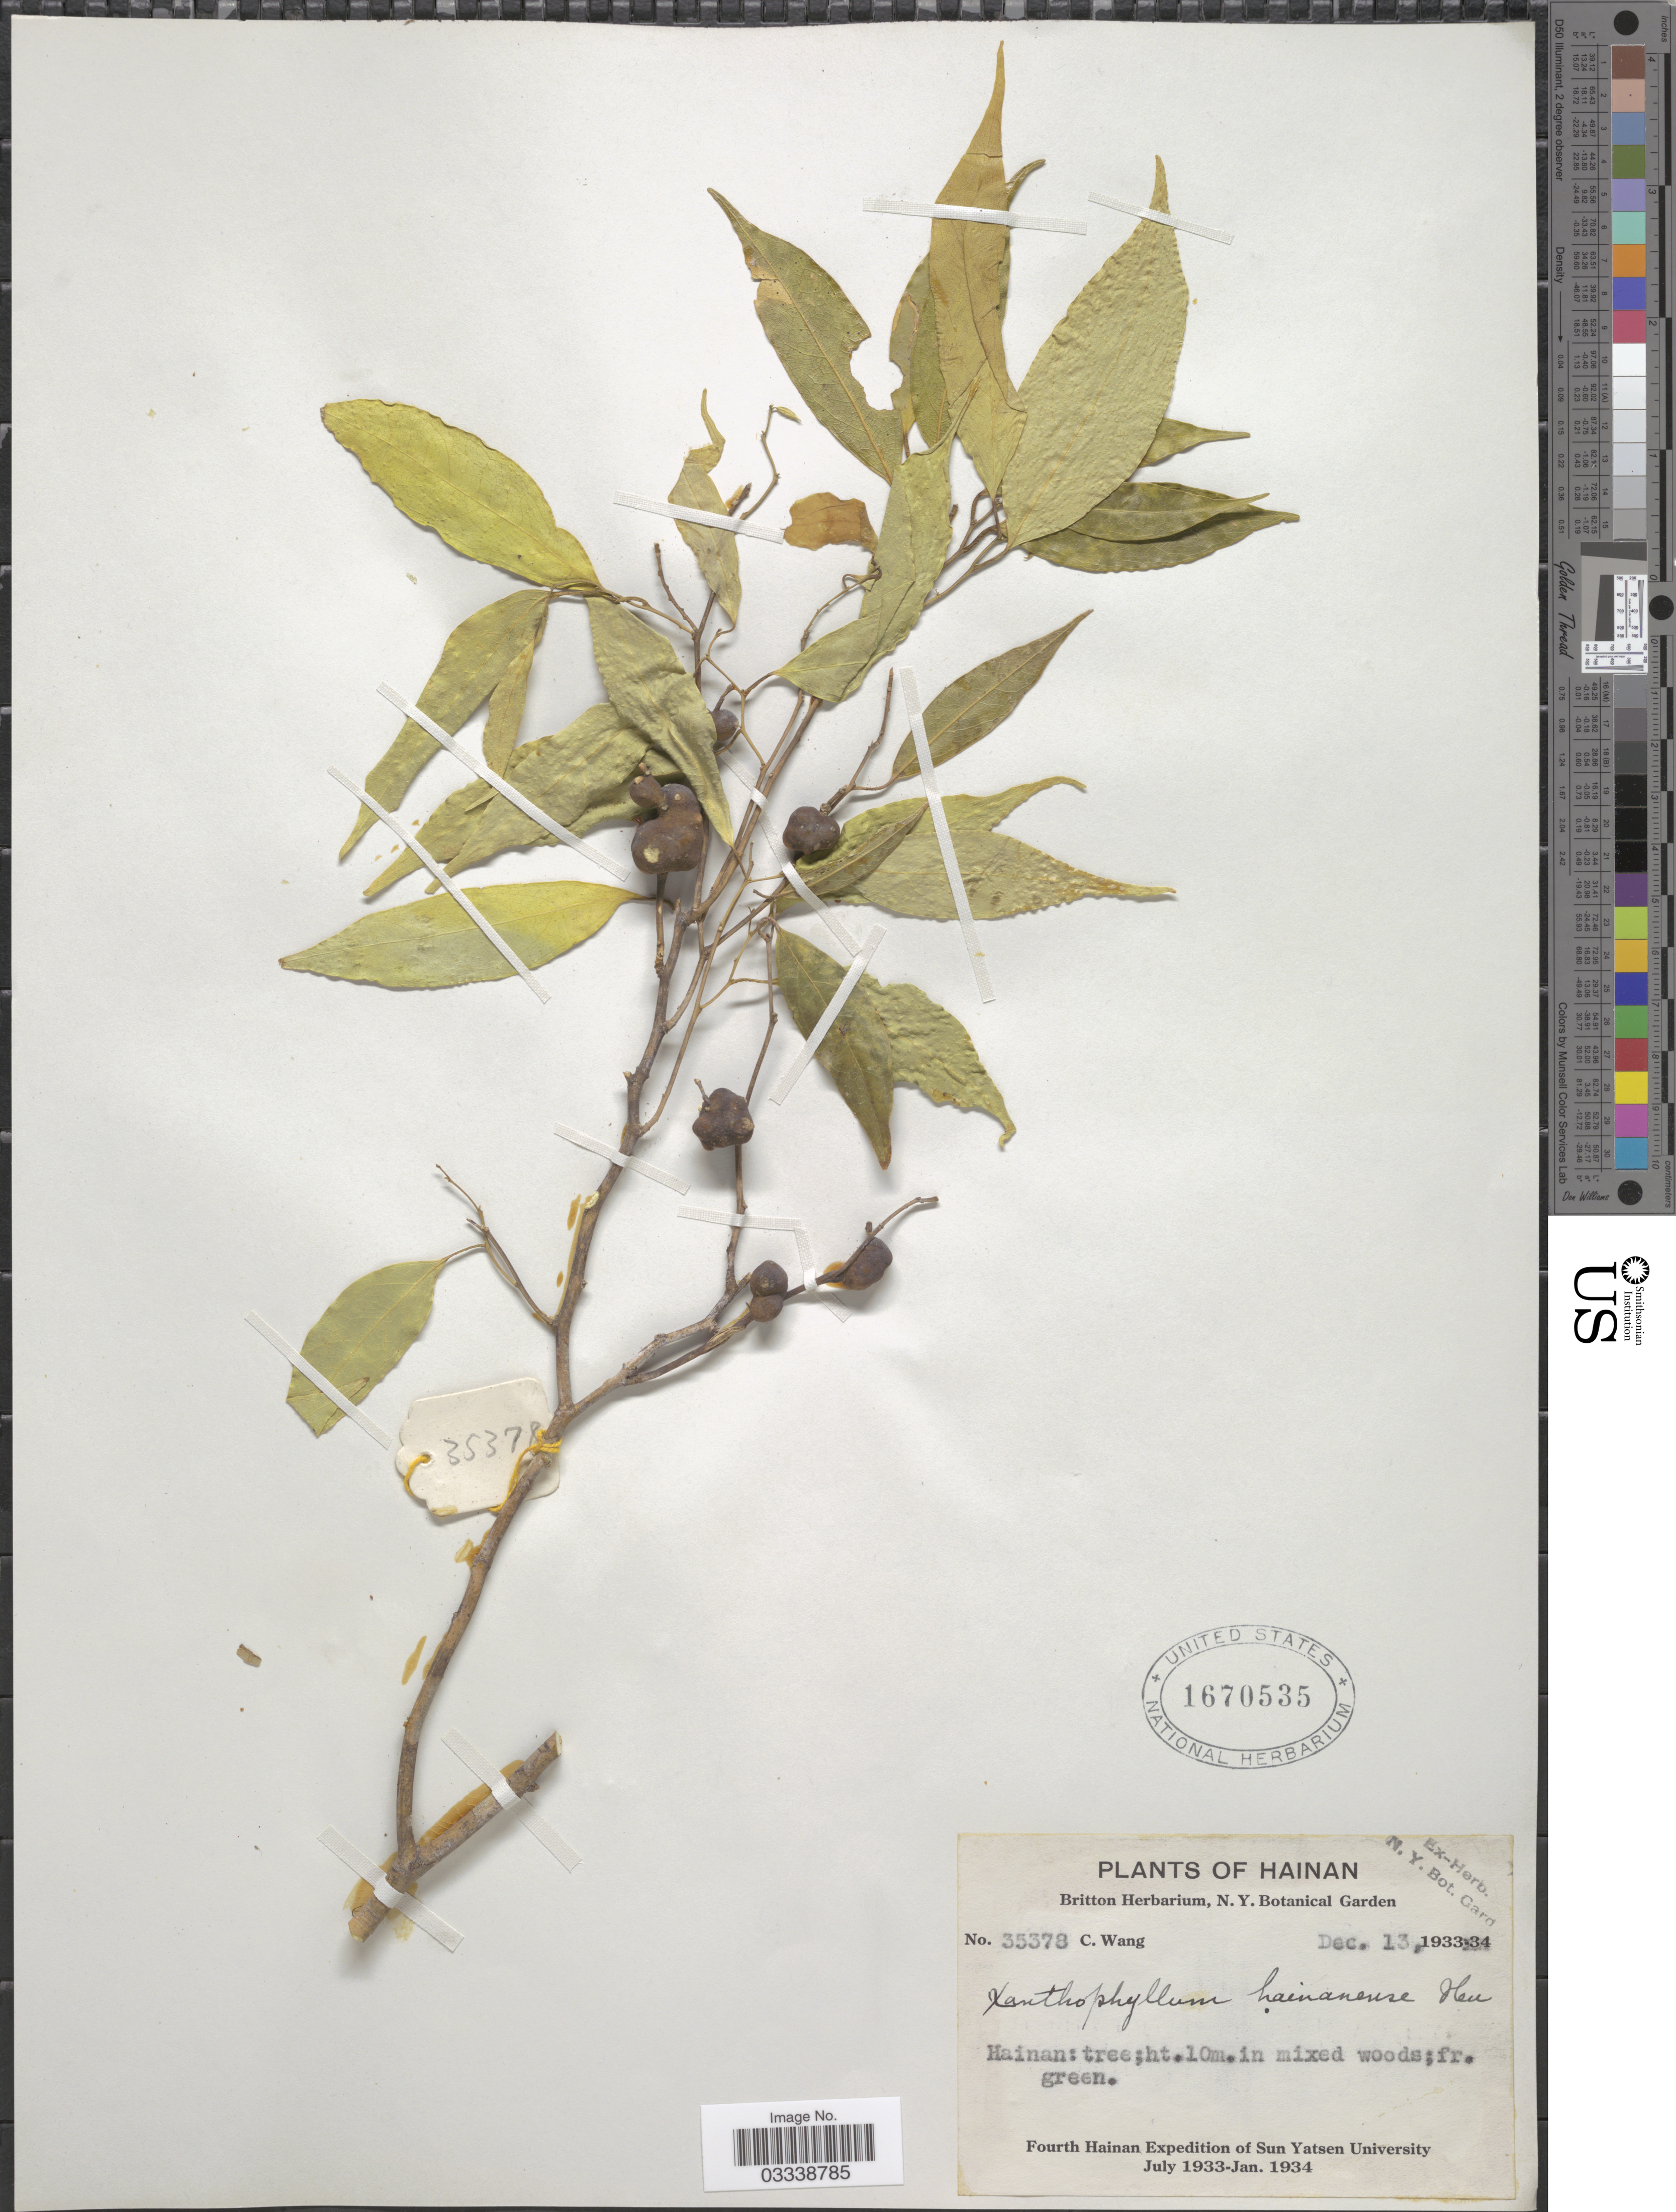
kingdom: Plantae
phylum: Tracheophyta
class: Magnoliopsida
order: Fabales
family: Polygalaceae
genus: Xanthophyllum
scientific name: Xanthophyllum hainanense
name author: Hu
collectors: C. Wang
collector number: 35378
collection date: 1933-12-13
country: China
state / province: Hainan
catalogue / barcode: US 1670535